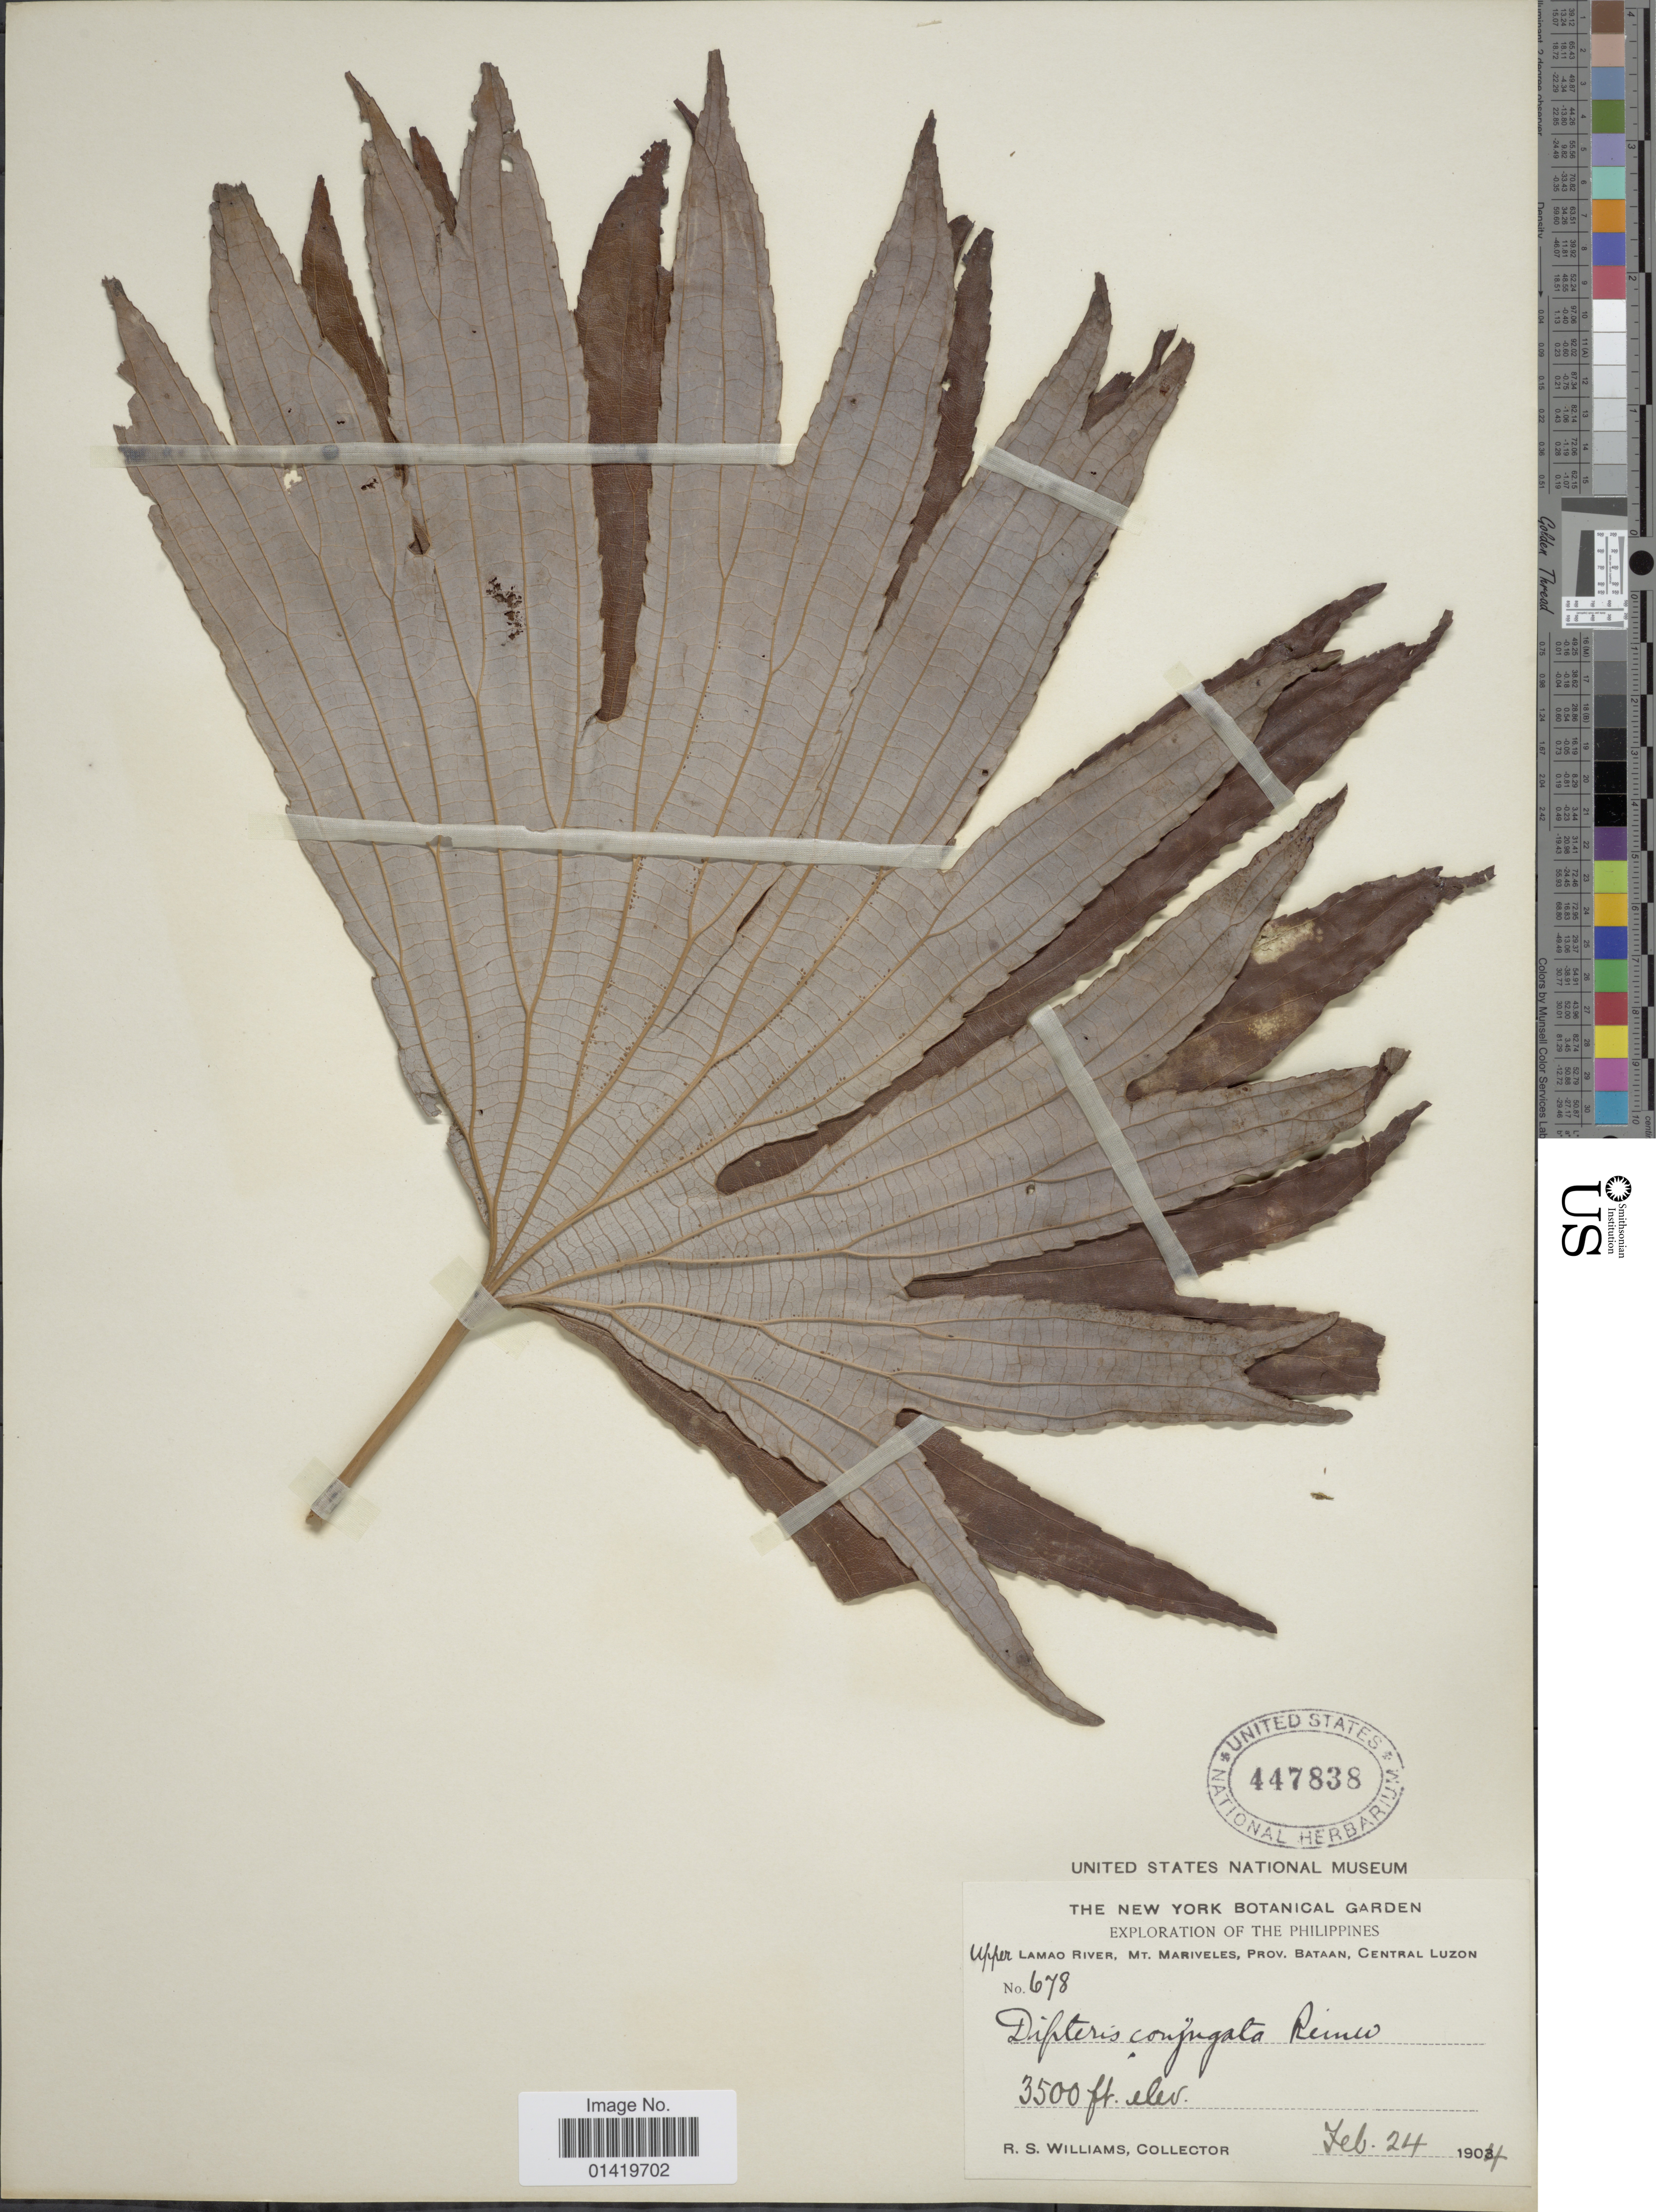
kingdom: Plantae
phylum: Tracheophyta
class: Polypodiopsida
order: Gleicheniales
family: Dipteridaceae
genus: Dipteris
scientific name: Dipteris conjugata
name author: Reinw.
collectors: R. S. Williams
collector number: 678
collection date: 1904-02-24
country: Philippines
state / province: Central Luzon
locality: Upper Lamao river, Mt Mariveles, prov. Bataan, Central Luzon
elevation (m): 1067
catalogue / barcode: US 447838